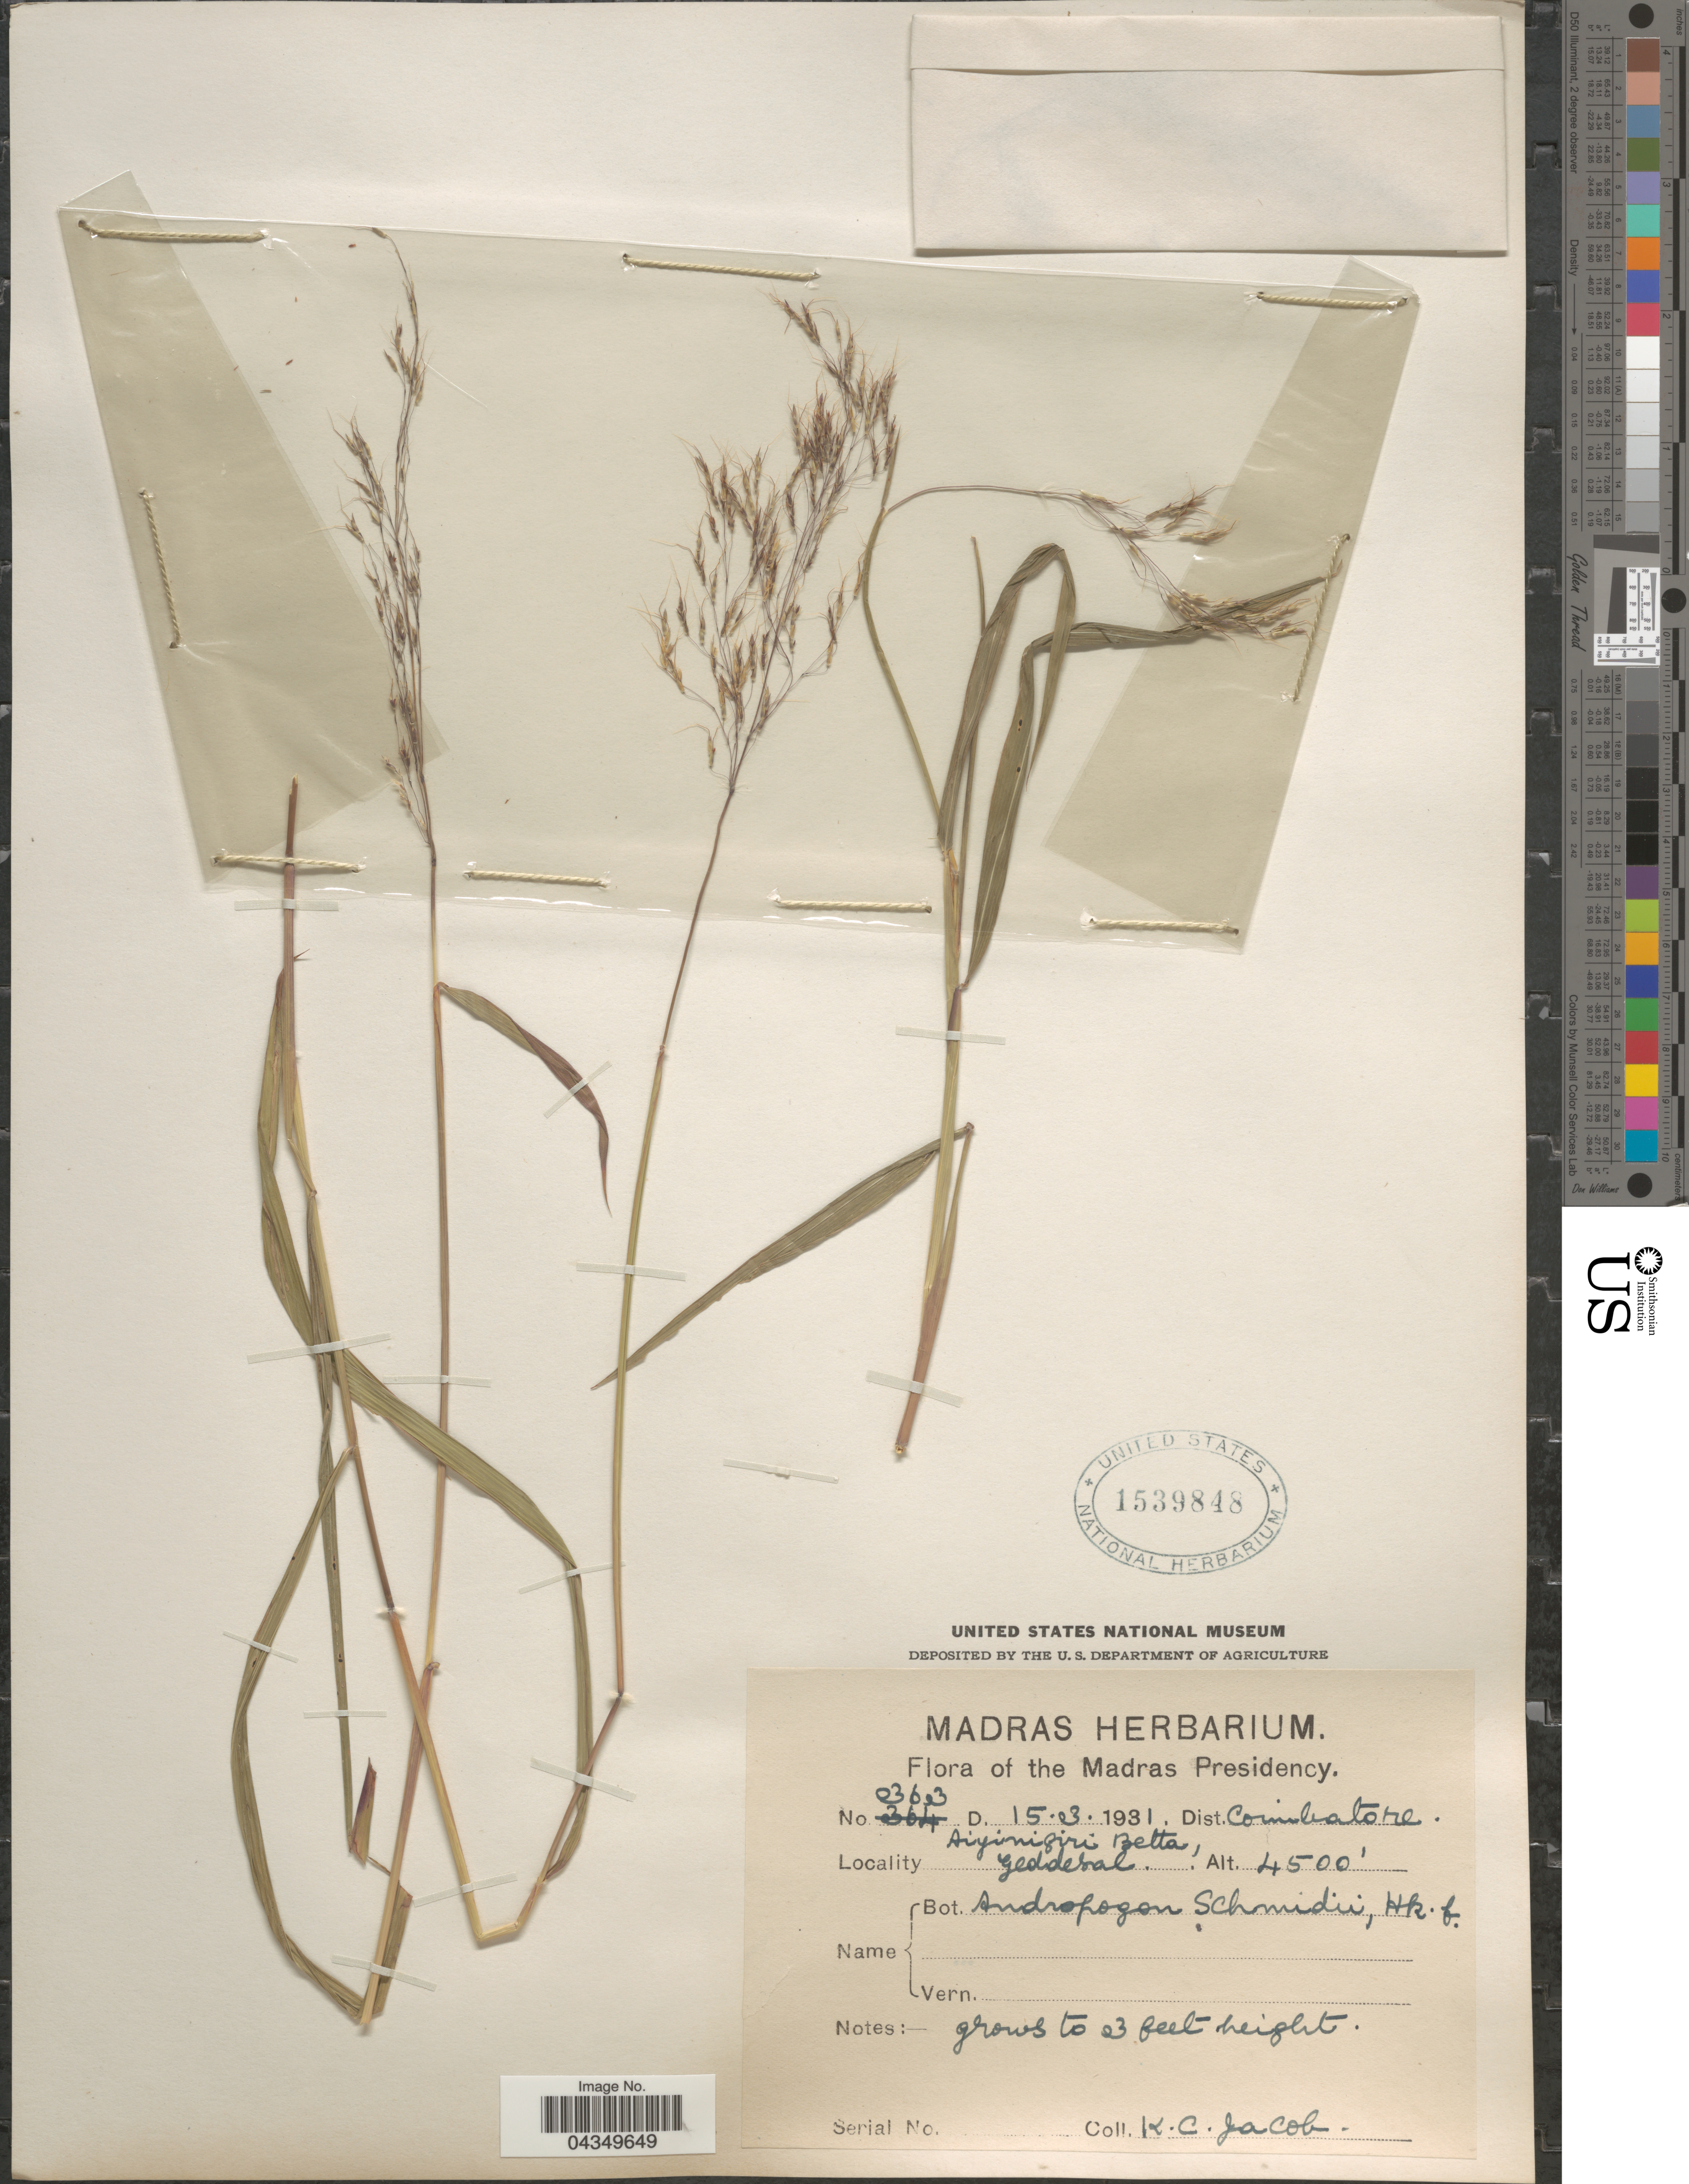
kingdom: Plantae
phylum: Tracheophyta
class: Liliopsida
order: Poales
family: Poaceae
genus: Capillipedium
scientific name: Capillipedium parviflorum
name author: (R. Br.) Stapf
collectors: K. Jacob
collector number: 2363*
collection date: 1931-03-15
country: India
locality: The Madras Presidency. Dist. Coimbatore. Aiyinigiri [interpreted] Betta, Geddesal.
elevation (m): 1372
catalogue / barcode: US 1539848